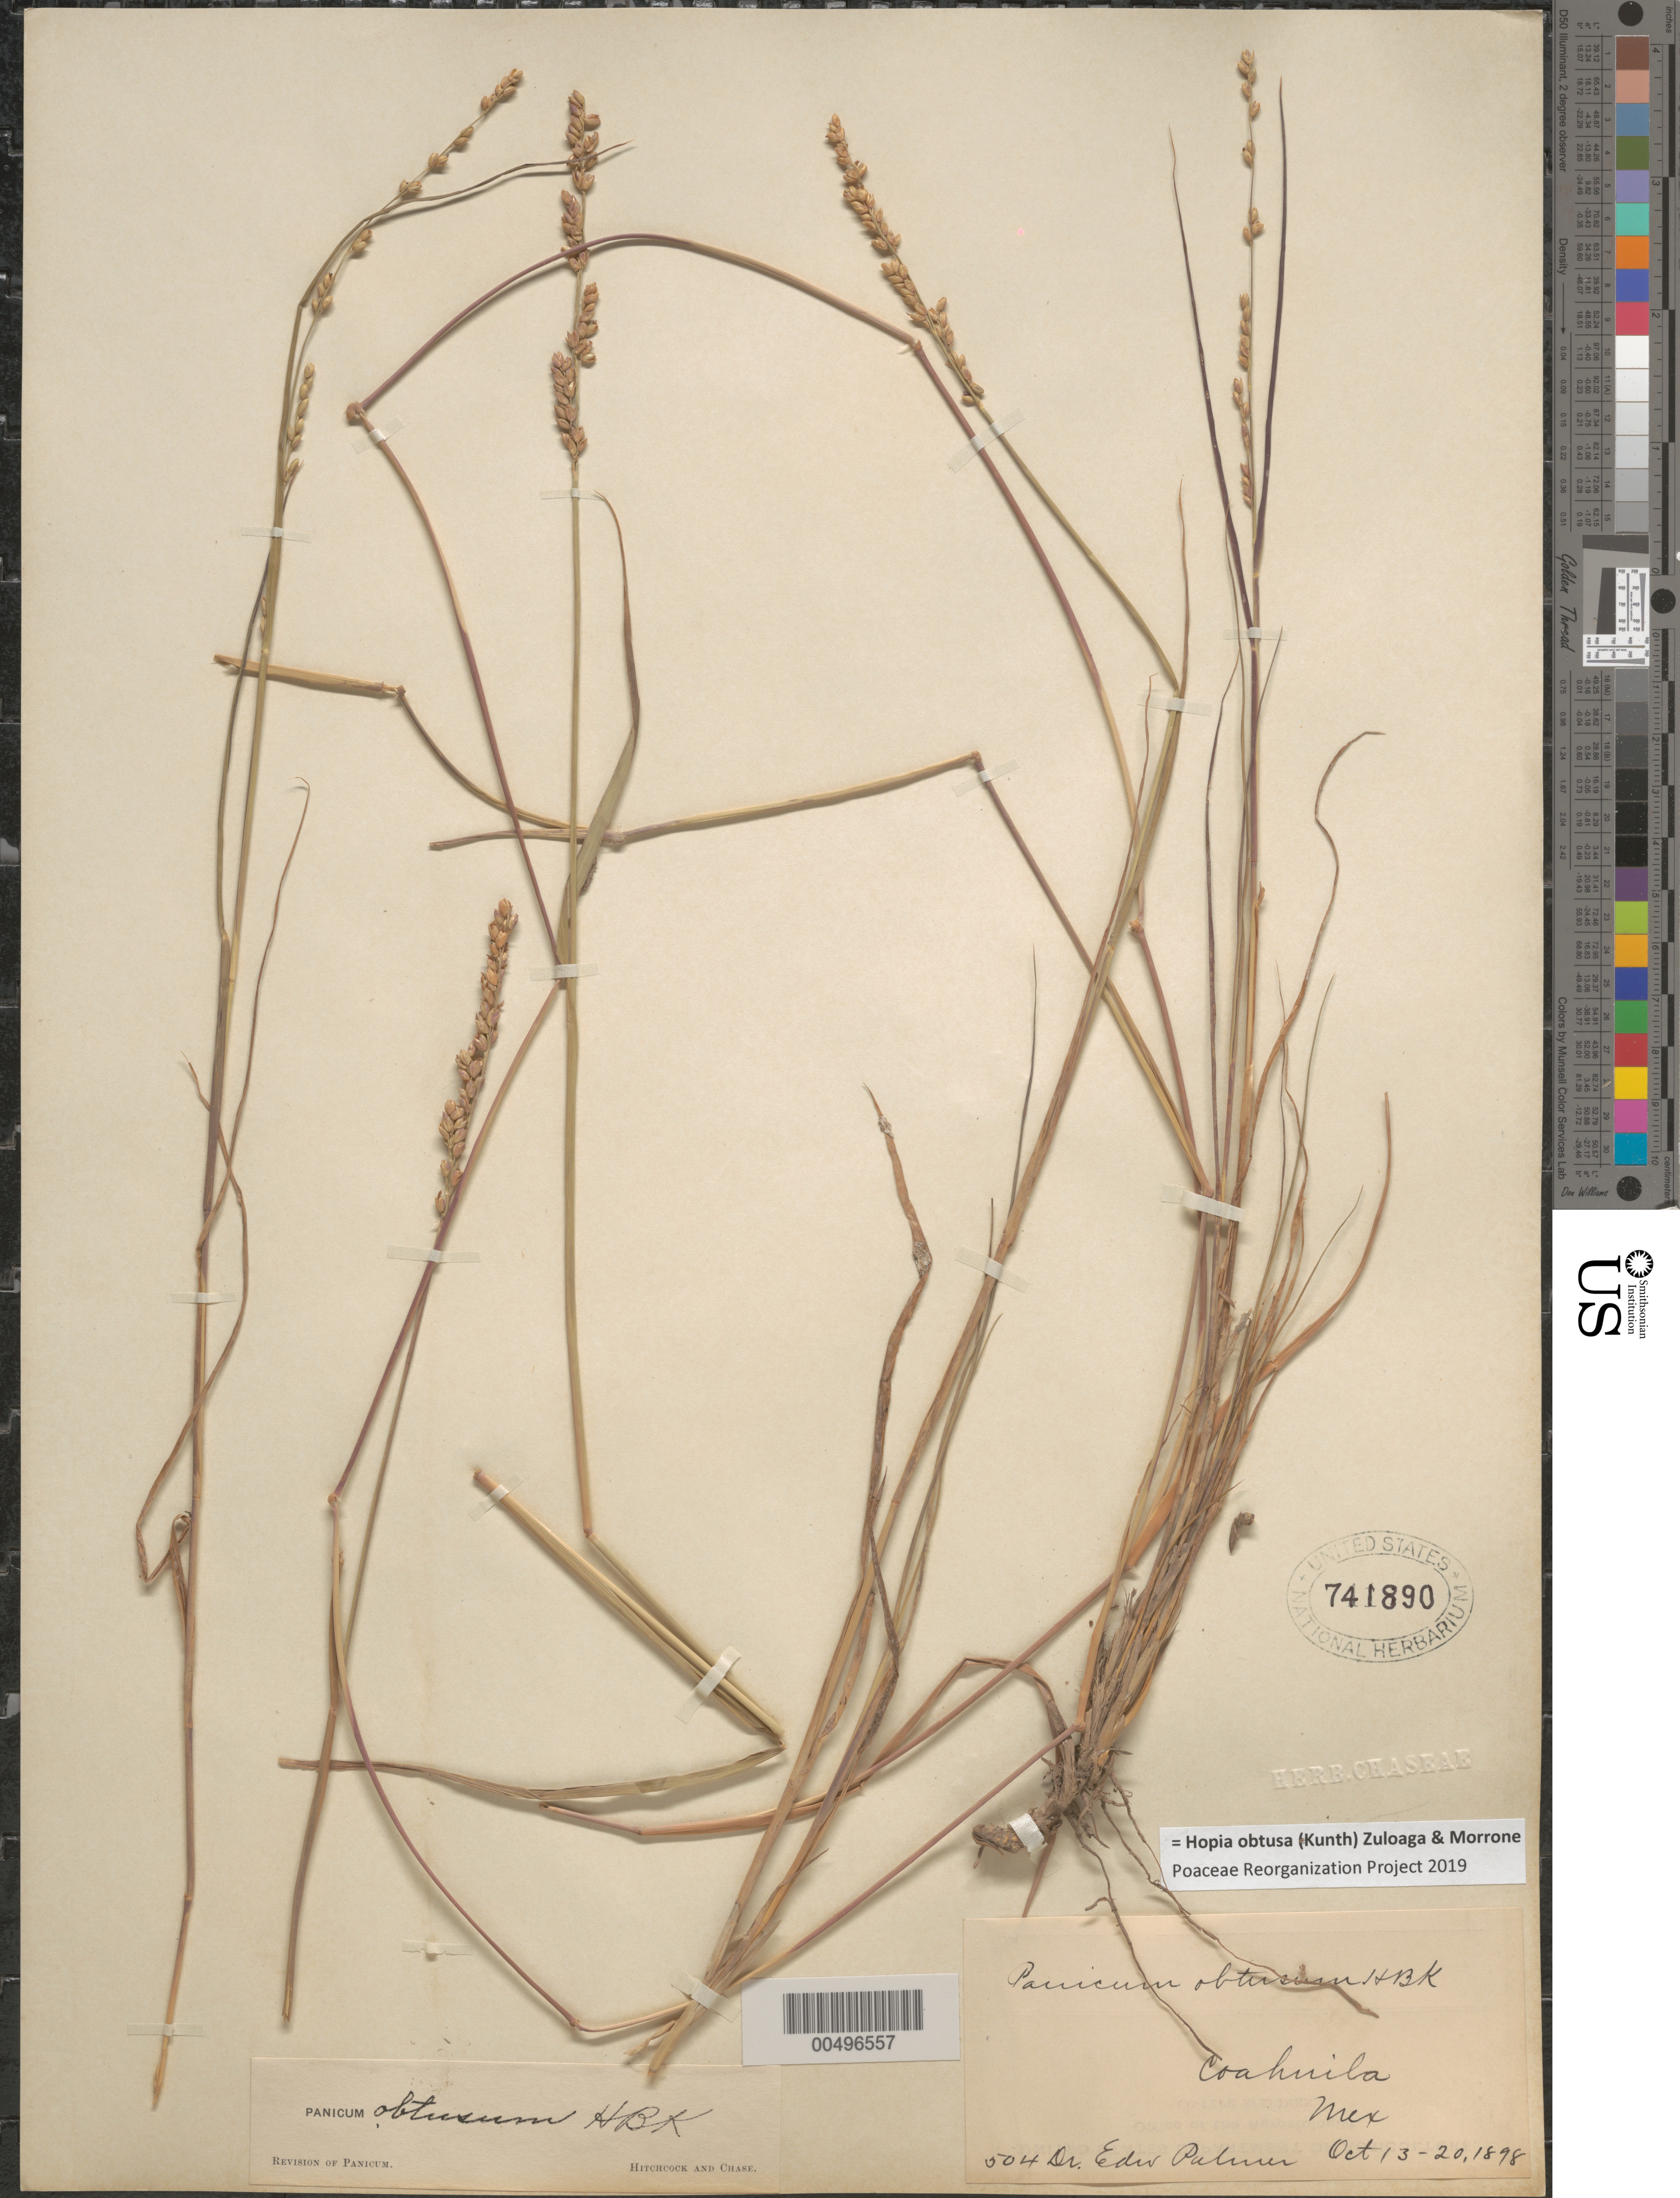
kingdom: Plantae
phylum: Tracheophyta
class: Liliopsida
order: Poales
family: Poaceae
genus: Panicum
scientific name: Panicum obtusum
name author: Kunth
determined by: Hitchcock, A. S.; Chase, [M.] A.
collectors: E. Palmer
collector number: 504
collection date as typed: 13 Oct 1898 to 20 Oct 1898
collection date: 1898-10-13/1898-10-20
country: Mexico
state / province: Coahuila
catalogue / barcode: US 741890